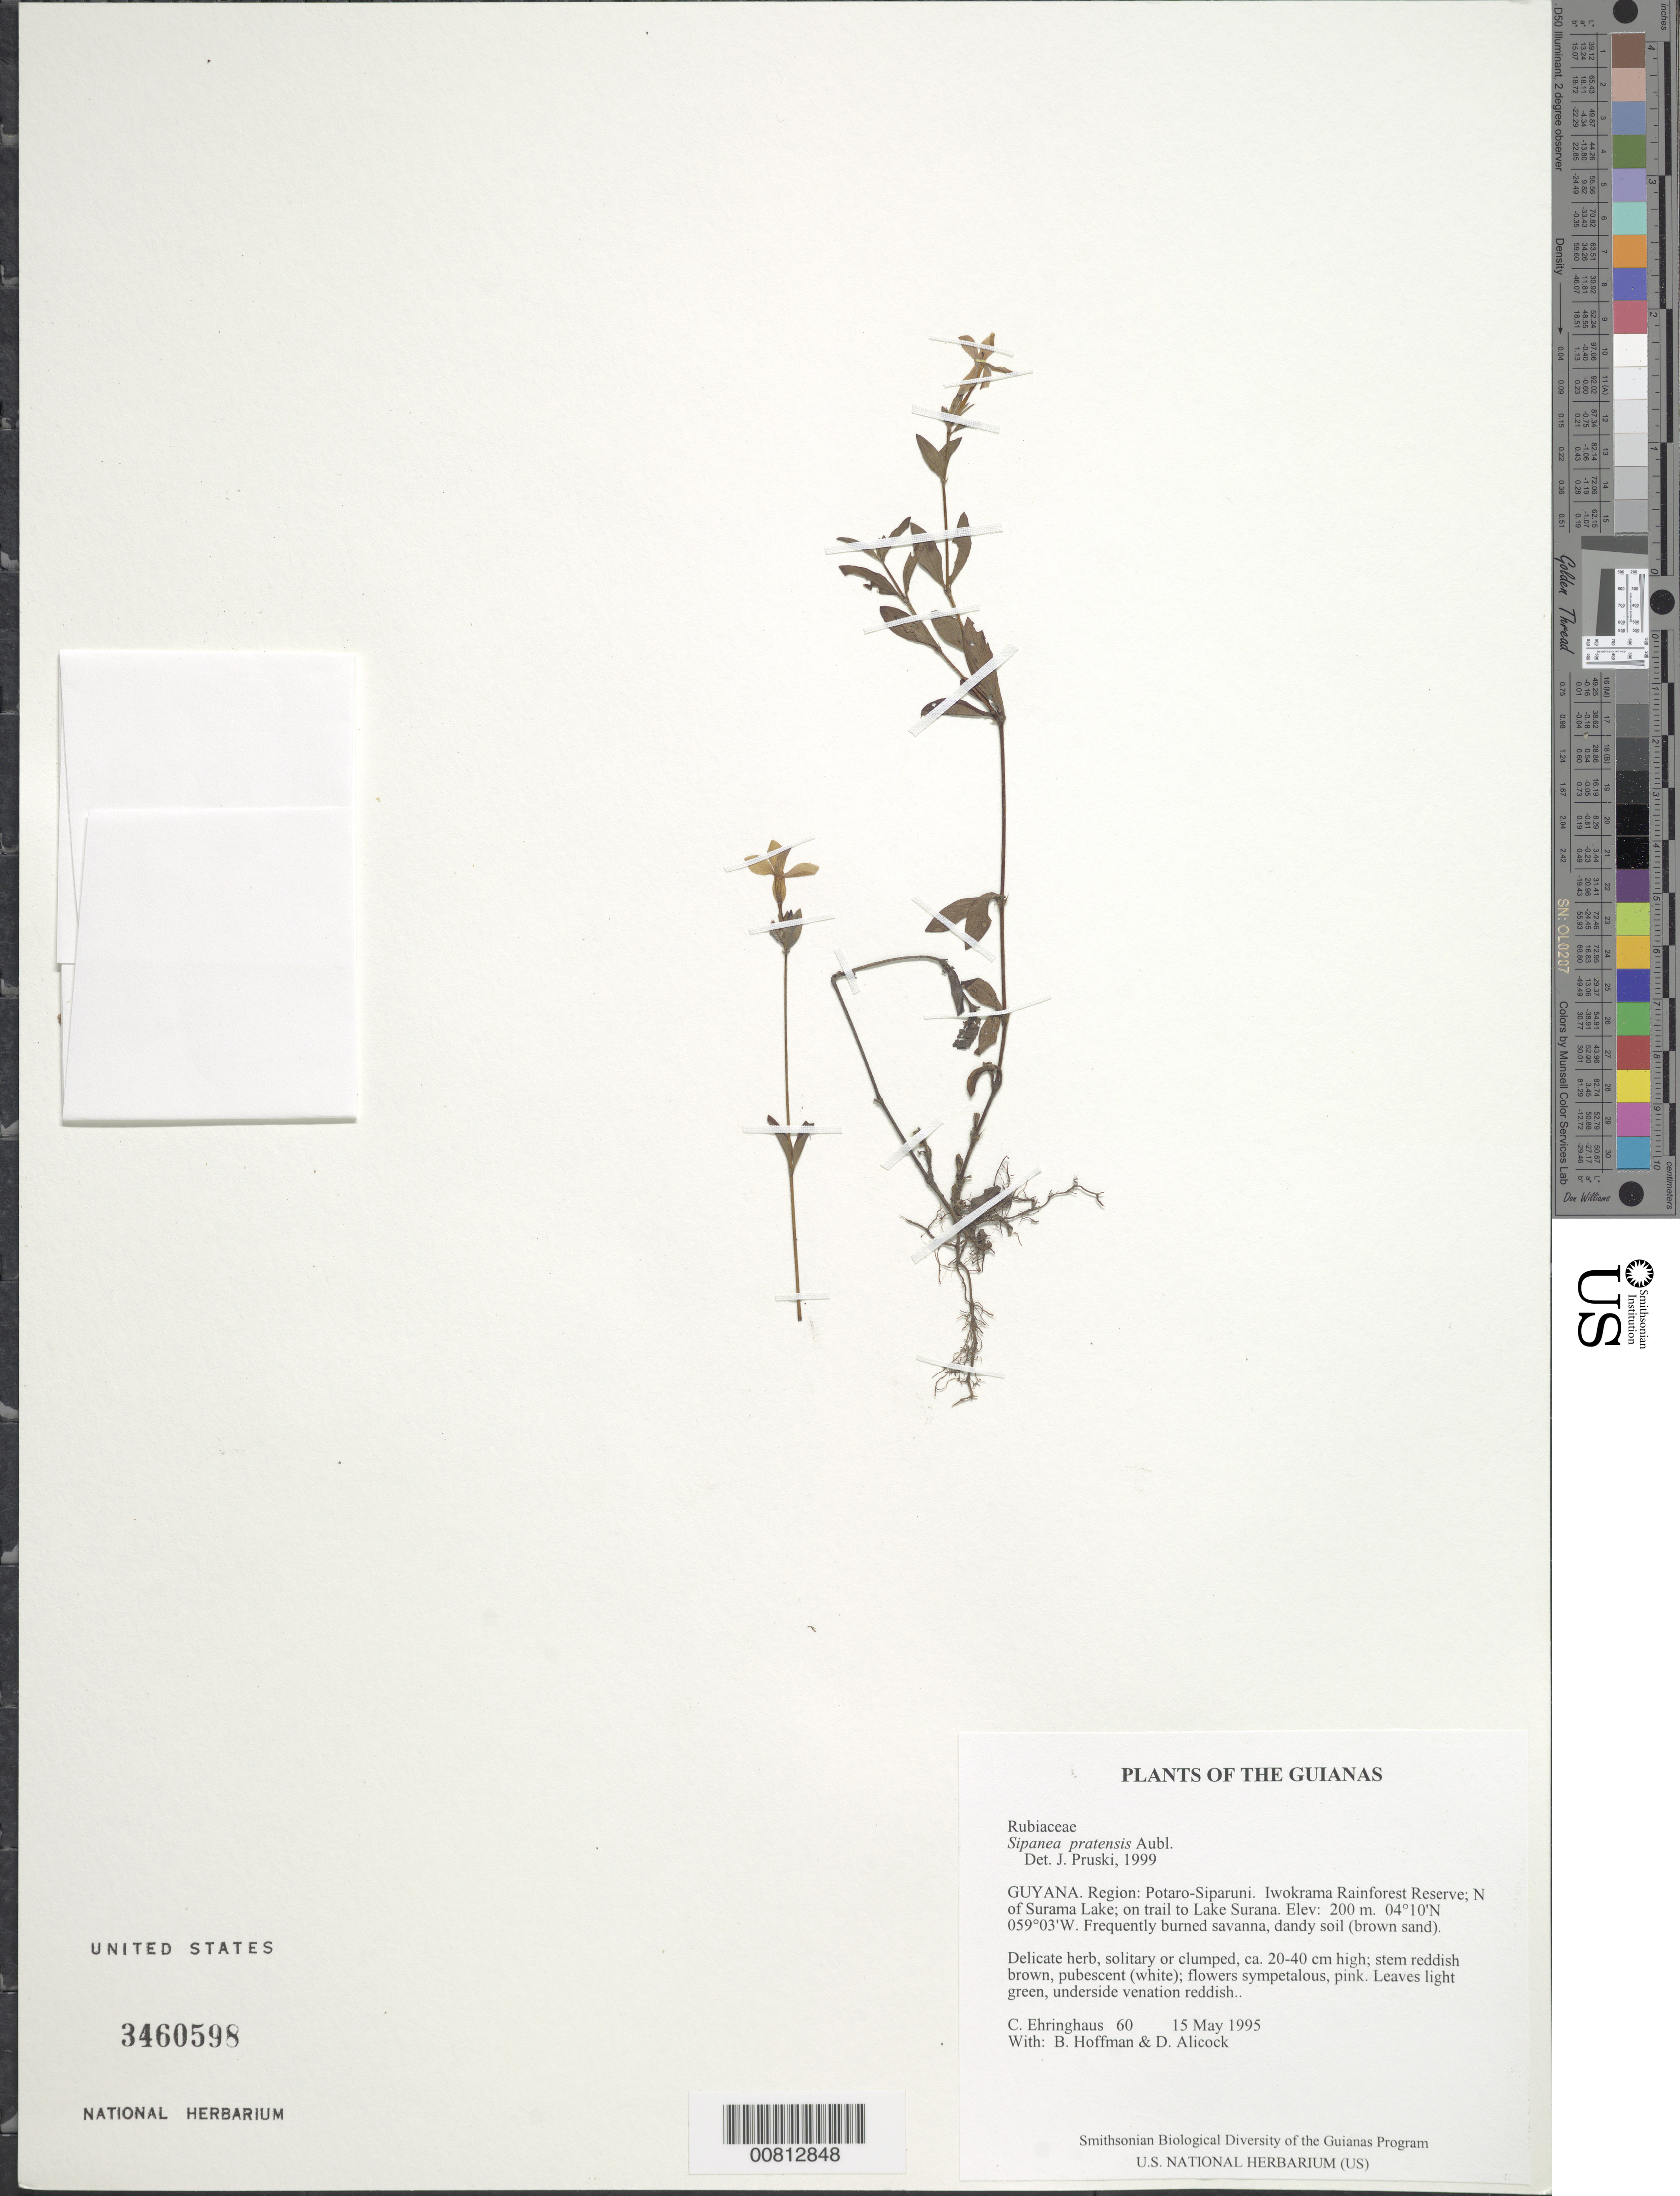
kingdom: Plantae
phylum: Tracheophyta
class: Magnoliopsida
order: Gentianales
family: Rubiaceae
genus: Sipanea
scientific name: Sipanea veris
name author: S. Moore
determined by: Taylor, Charlotte M.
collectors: C. Ehringhaus, B. Hoffman & D. Allicock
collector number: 60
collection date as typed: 15 May 1995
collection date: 1995-05-15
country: Guyana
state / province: Potaro-Siparuni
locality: Iwokrama Rainforest Reserve; N of Surama Lake; on trail to Lake Surana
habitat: Frequently burned savanna, dandy soil (brown sand)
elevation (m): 200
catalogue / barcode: US 3460598